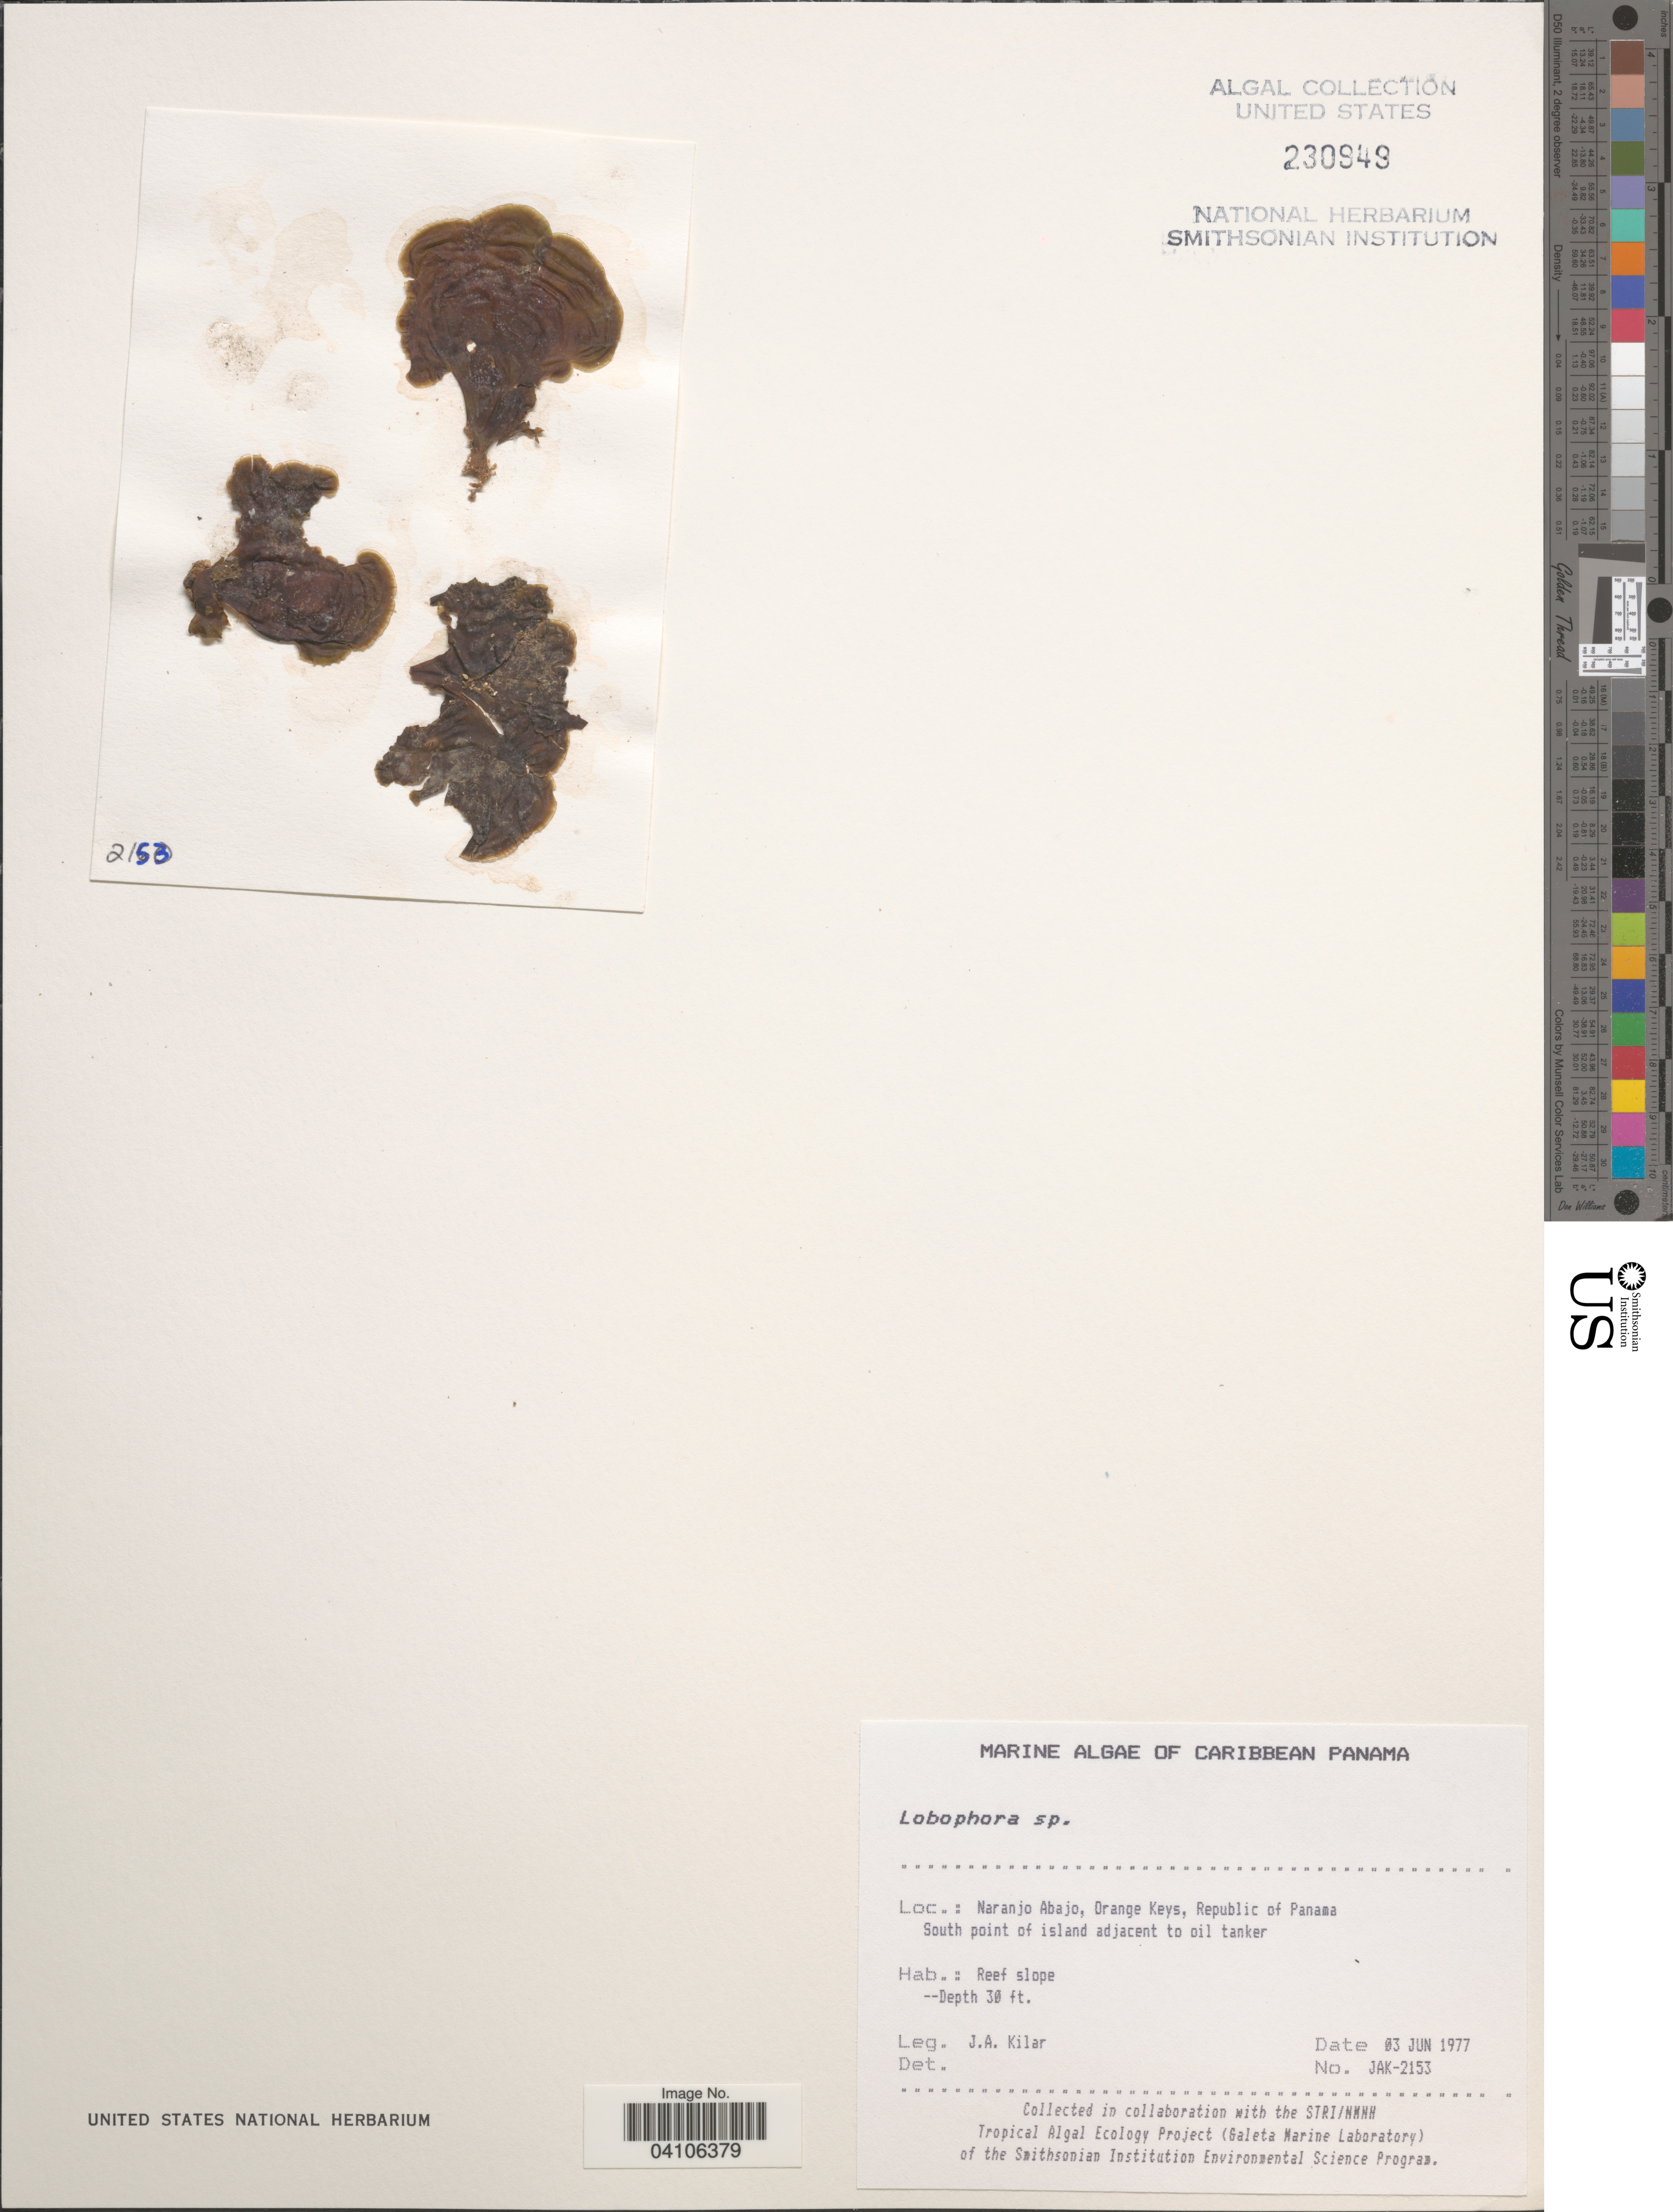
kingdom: Chromista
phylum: Ochrophyta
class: Phaeophyceae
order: Dictyotales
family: Dictyotaceae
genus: Lobophora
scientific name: Lobophora sp.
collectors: J. A. Kilar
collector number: JAK-2153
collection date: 1977-06-03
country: Panama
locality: Caribbean Panama. Naranjo Abajo, Orange Keys, Republic of Panama. South point of island adjacent to oil tanker.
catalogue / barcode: US 230949